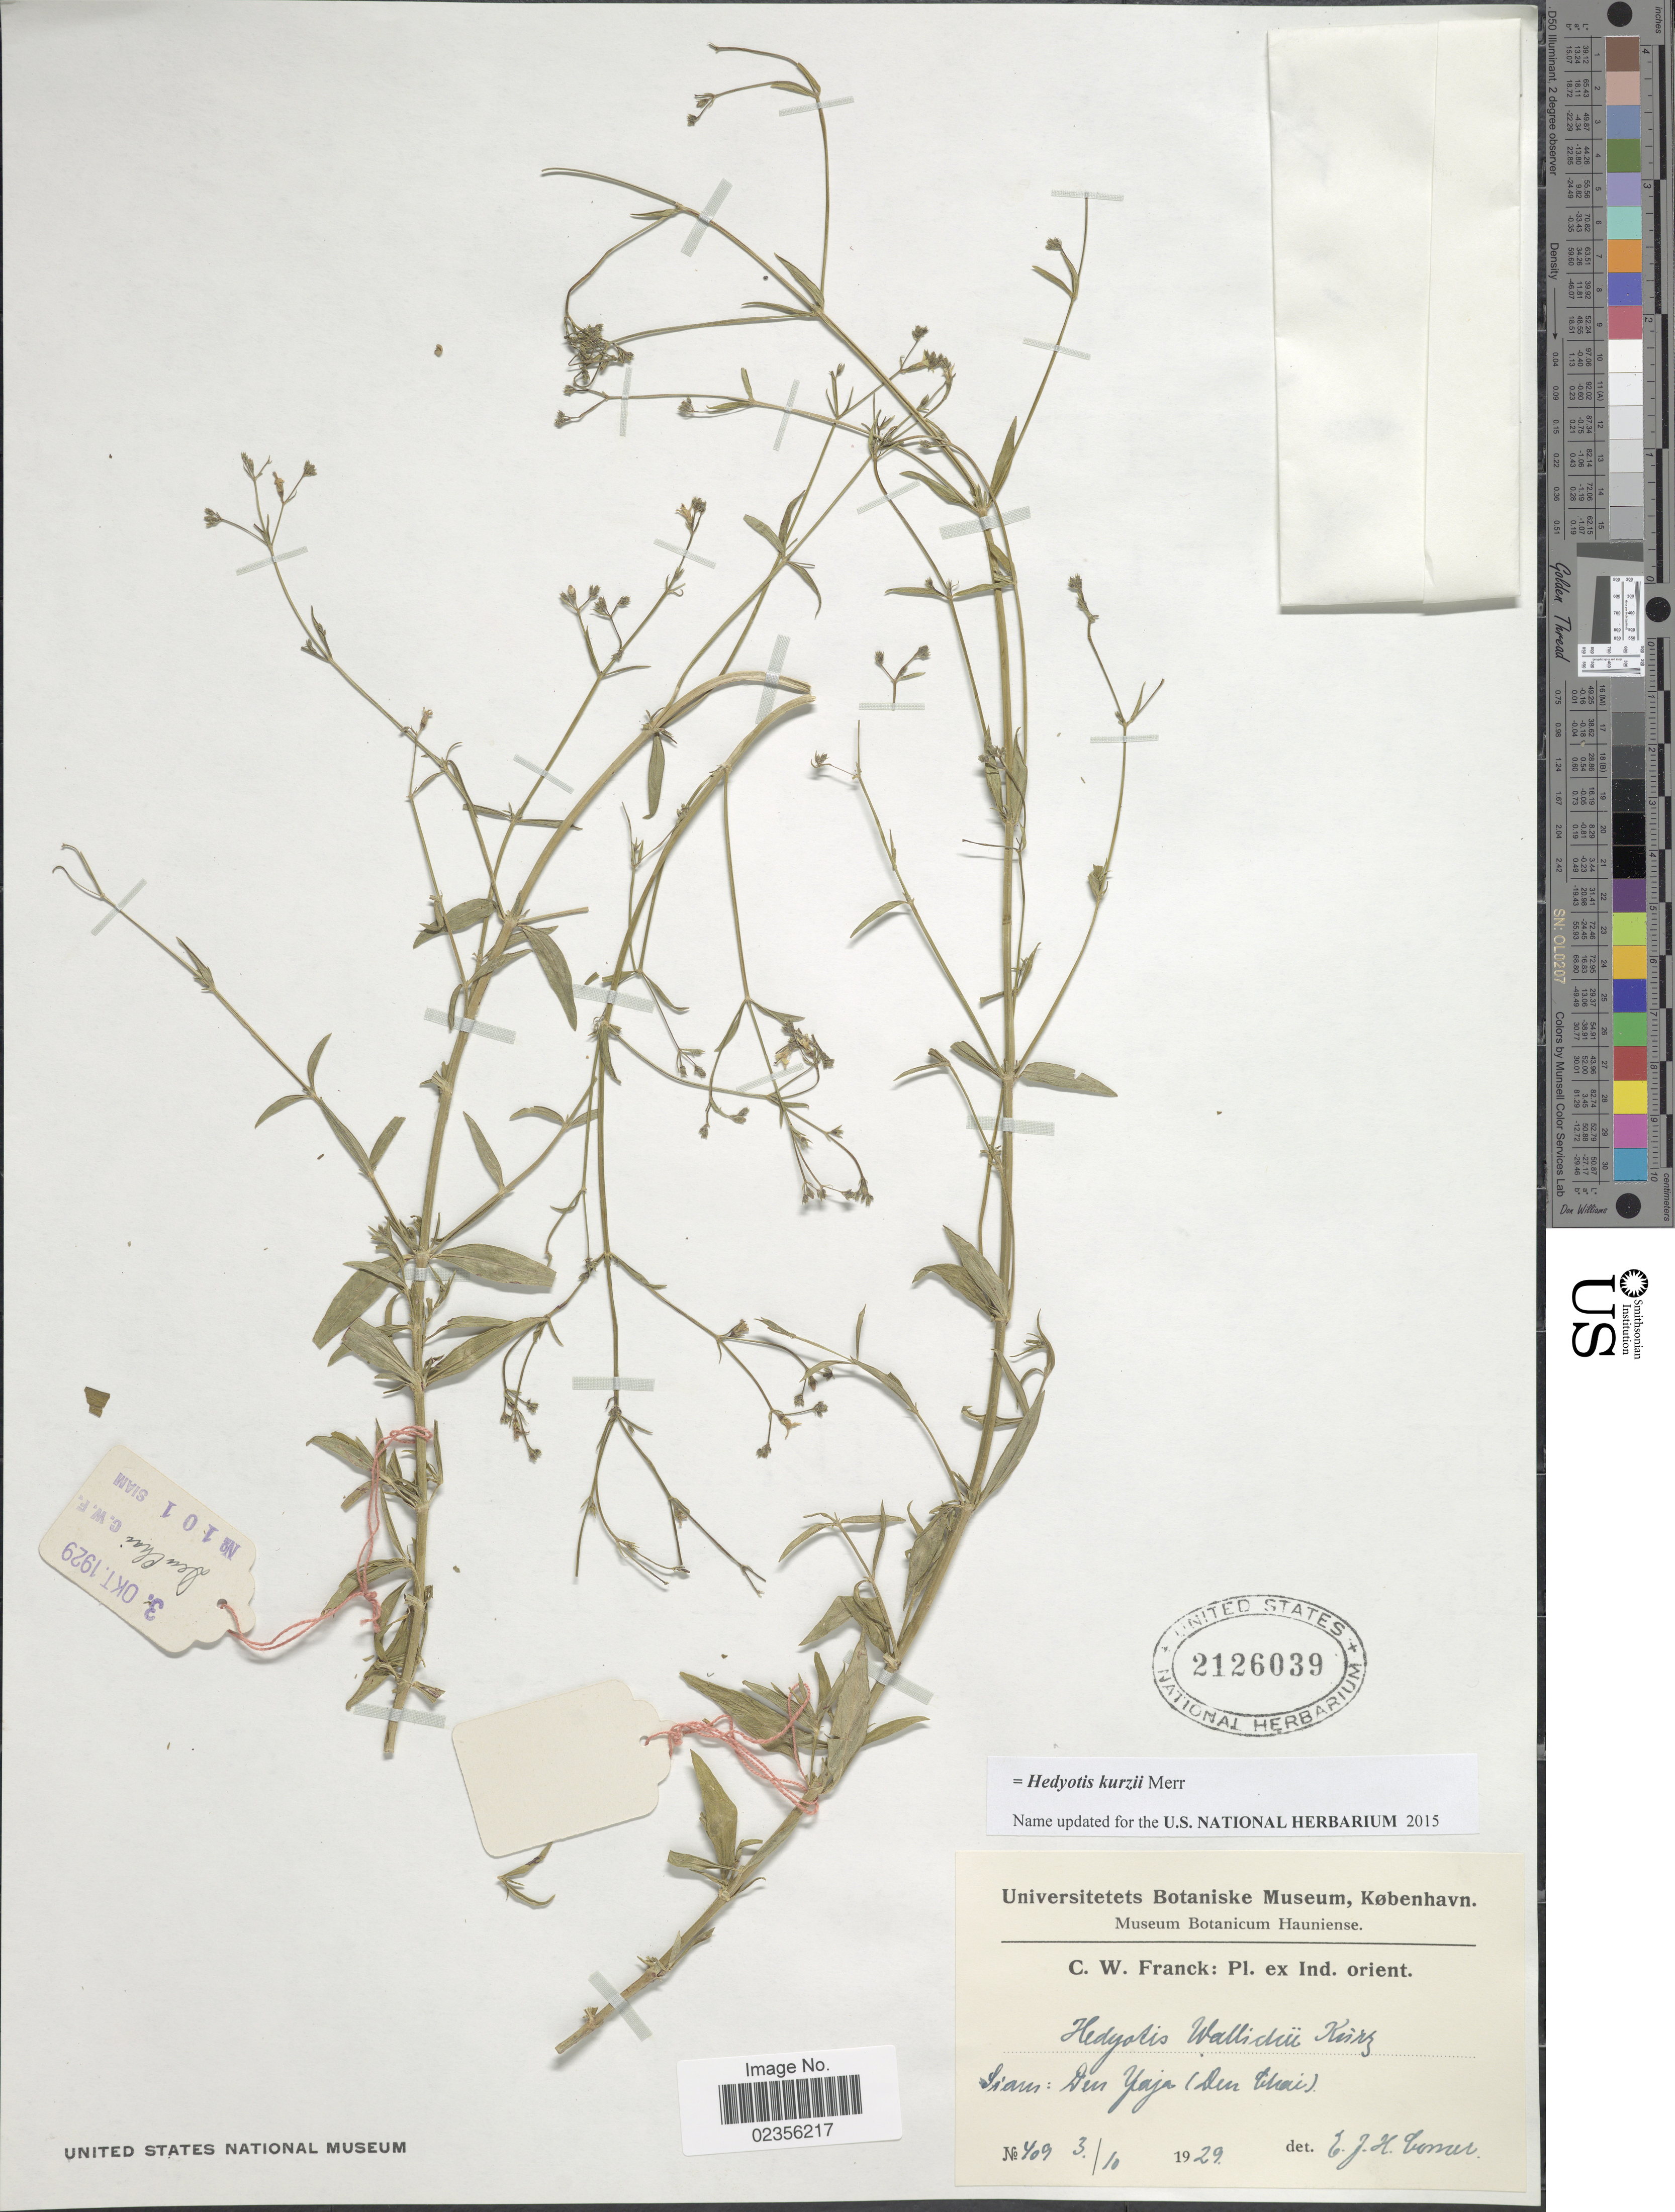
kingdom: Plantae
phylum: Tracheophyta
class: Magnoliopsida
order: Gentianales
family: Rubiaceae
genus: Hedyotis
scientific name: Hedyotis kurzii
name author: Merr.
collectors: C. Franck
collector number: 409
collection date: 1929-10-03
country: Thailand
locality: Ind. orient. Siam: Den Yaja (Den Chai) [interpreted]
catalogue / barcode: US 2126039